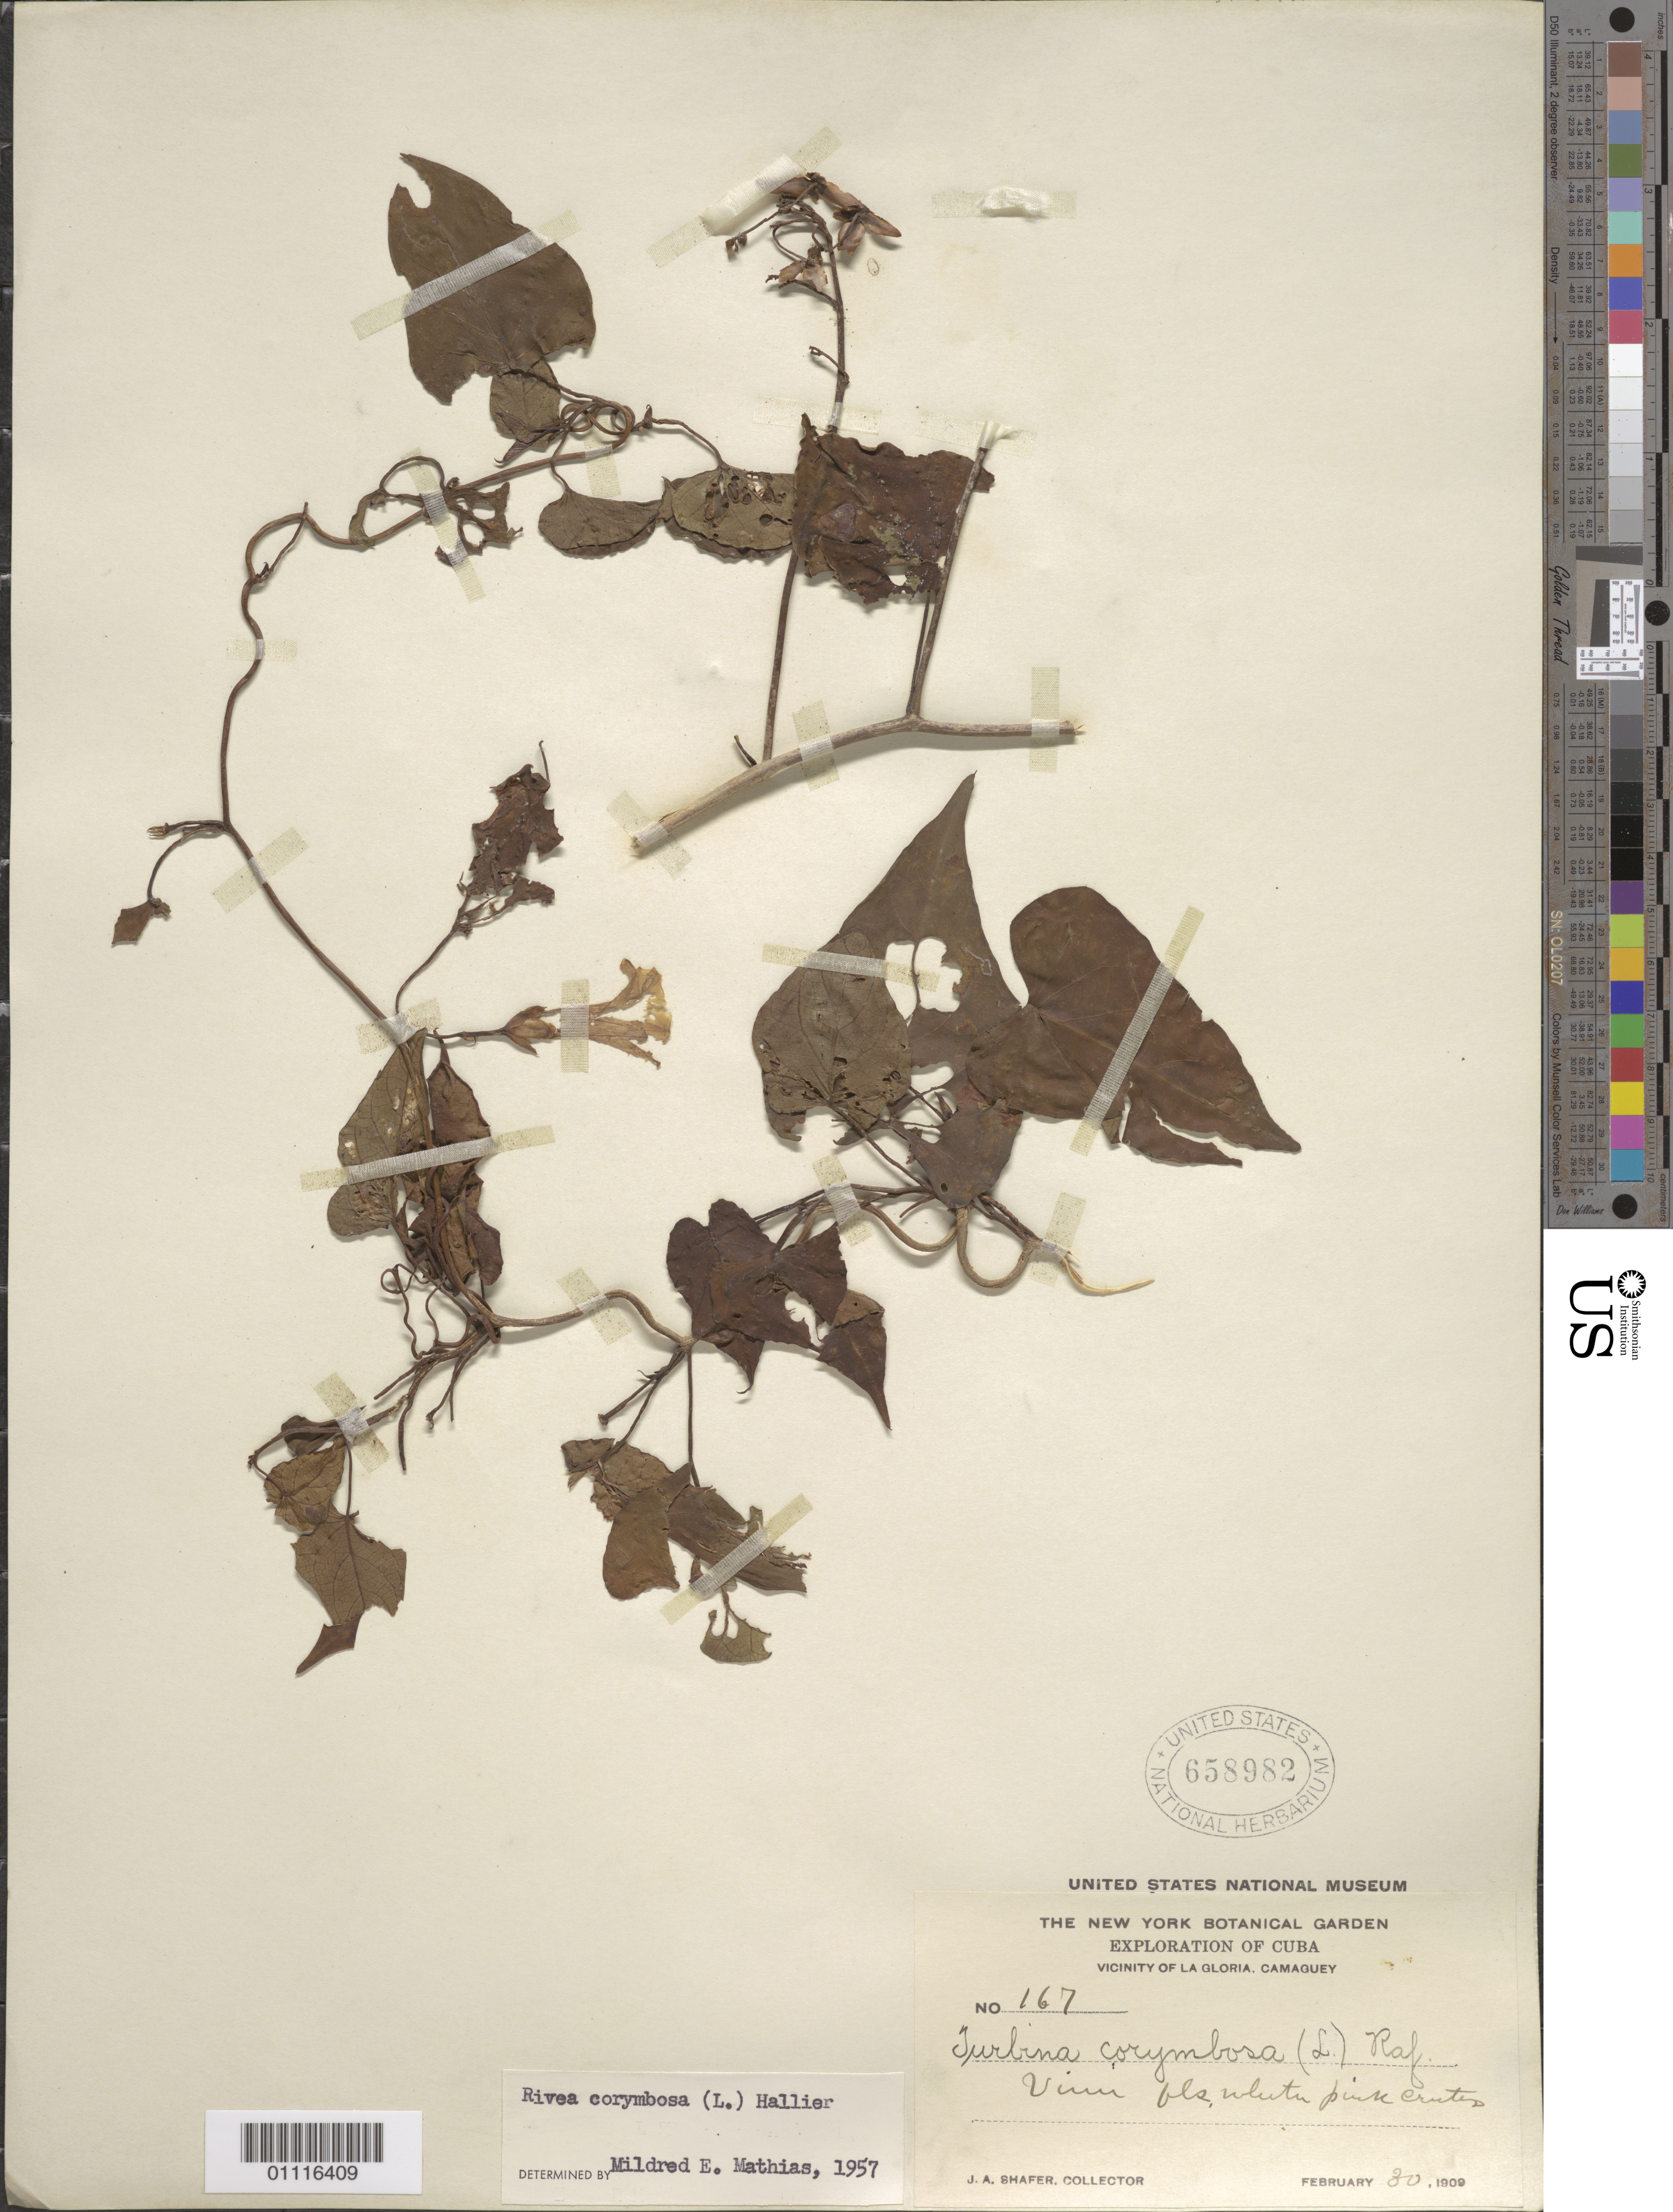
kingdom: Plantae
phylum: Tracheophyta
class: Magnoliopsida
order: Solanales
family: Convolvulaceae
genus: Turbina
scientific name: Turbina corymbosa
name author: (L.) Raf.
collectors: J. A. Shafer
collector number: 167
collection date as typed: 30 Feb 1909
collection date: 1909-02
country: Cuba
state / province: Camagüey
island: Cuba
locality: Vicinity of La Gloria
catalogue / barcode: US 658982